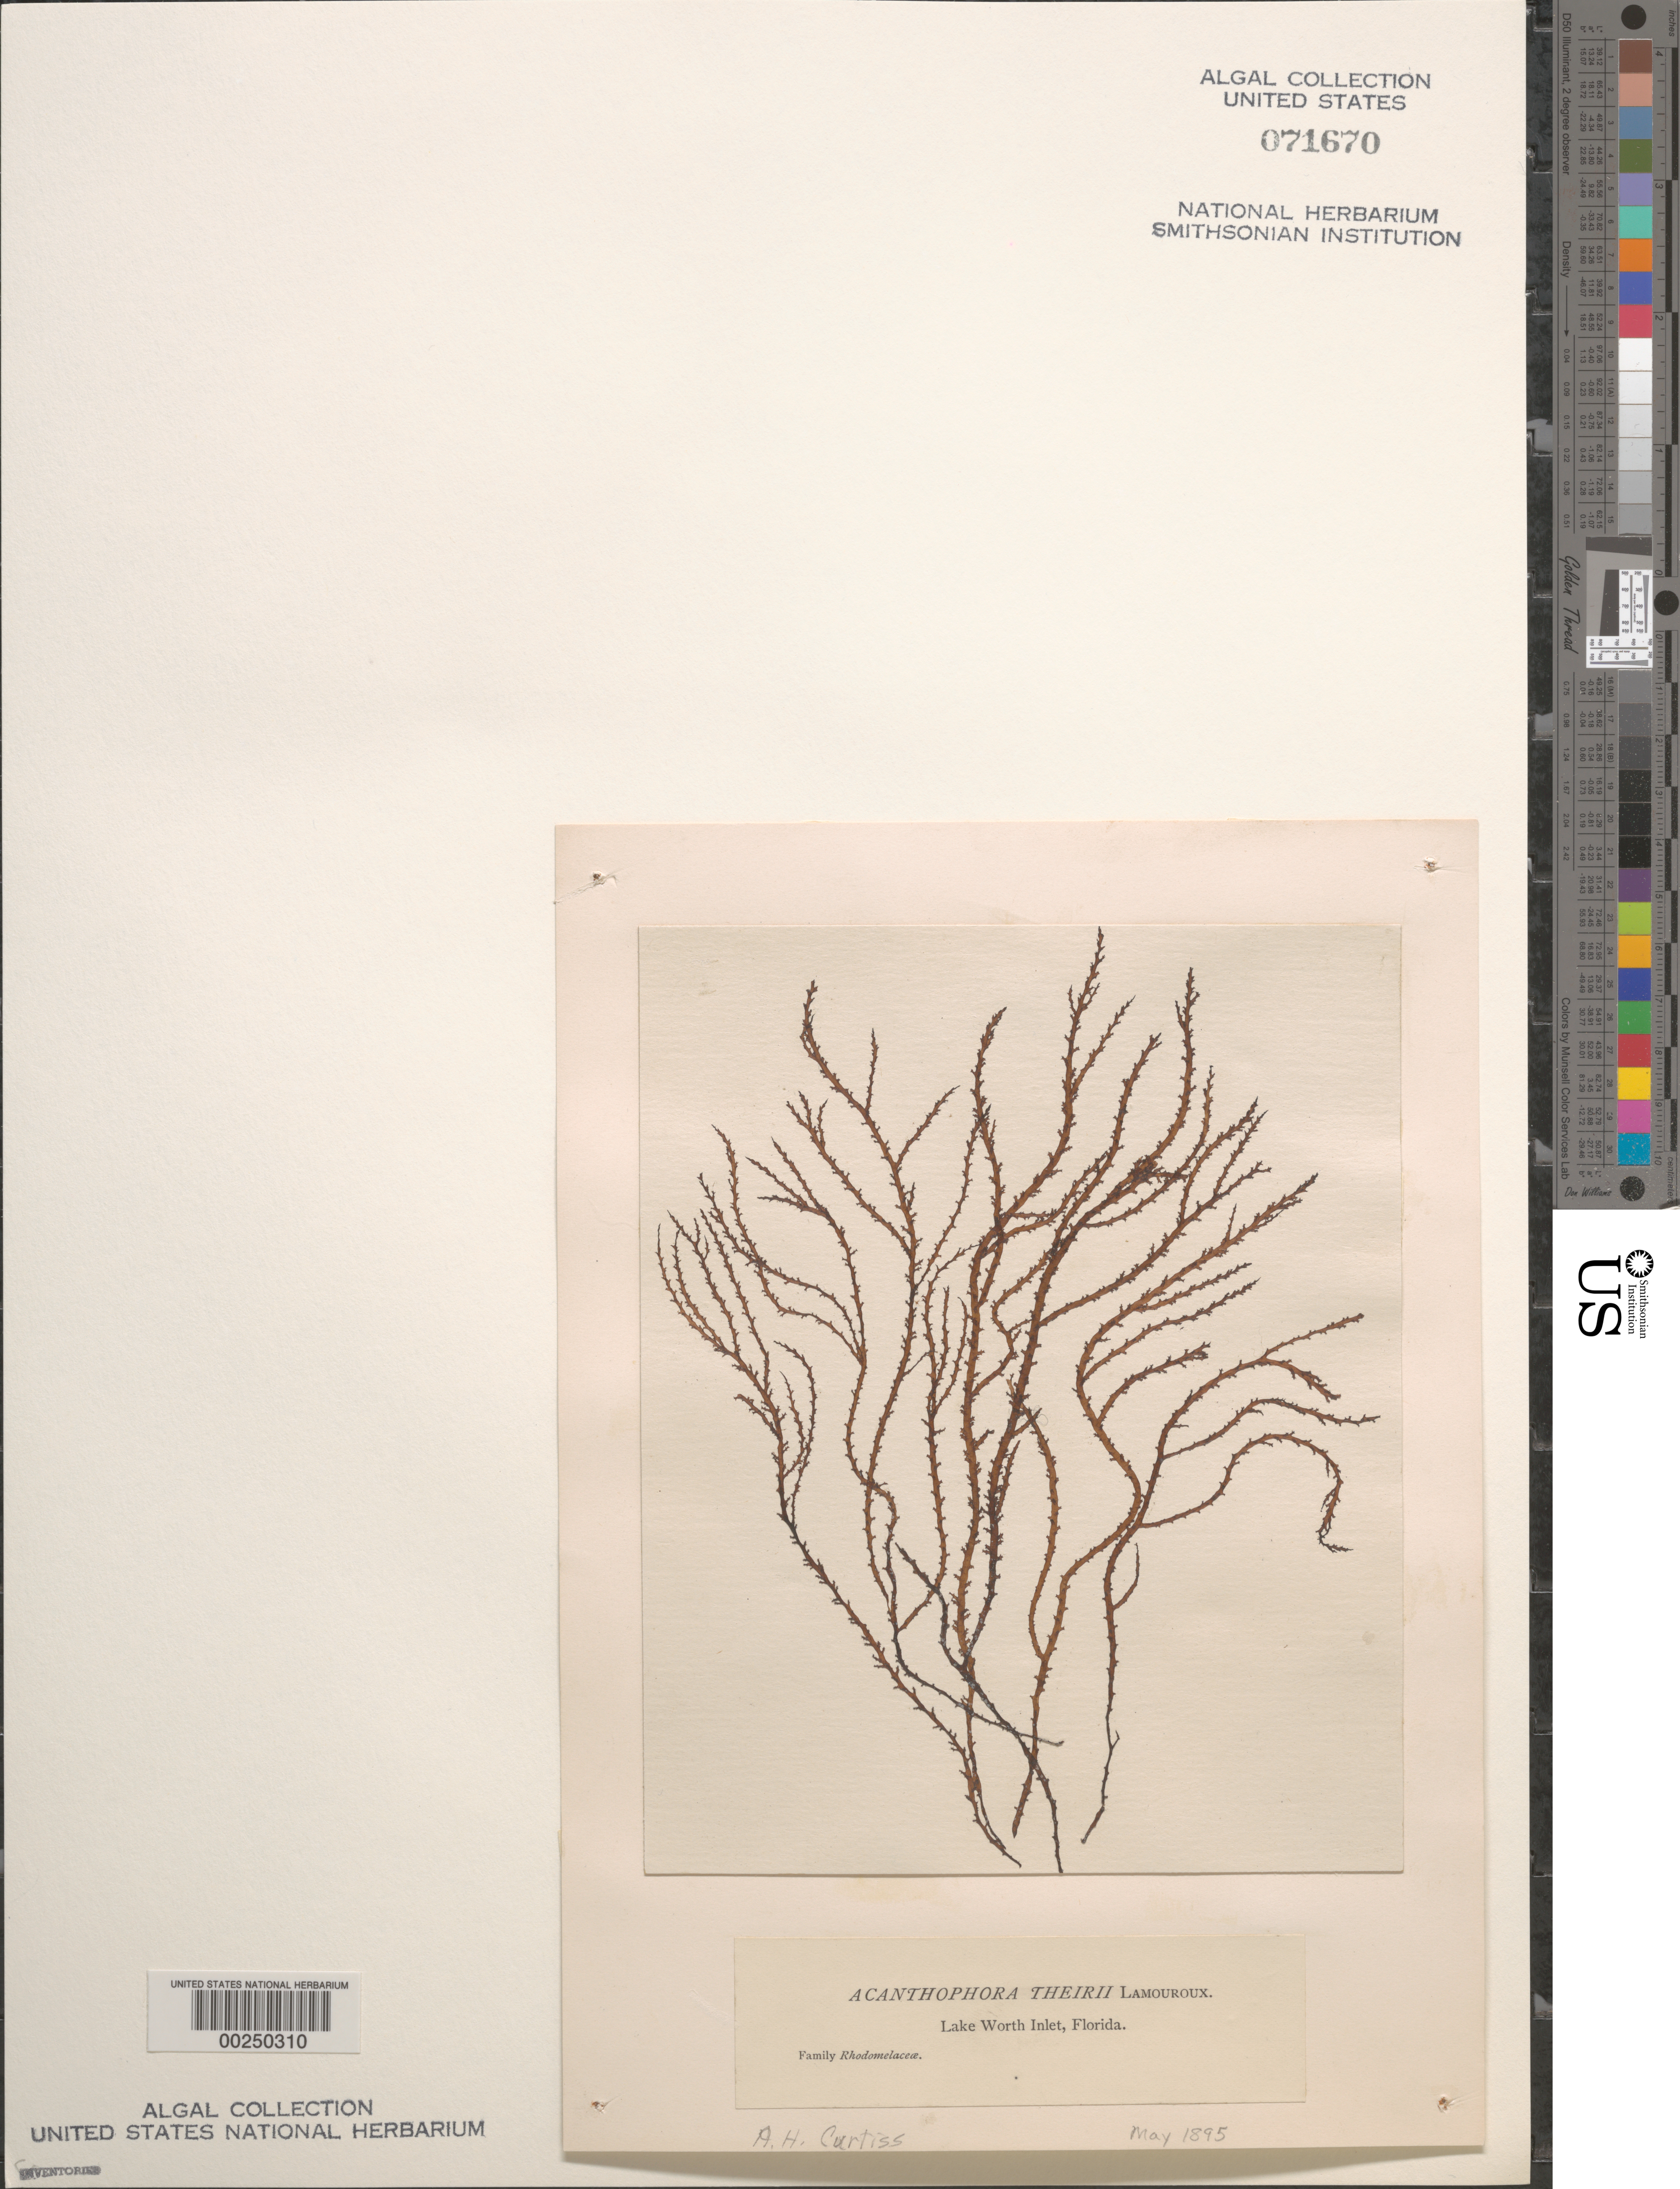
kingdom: Plantae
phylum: Rhodophyta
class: Florideophyceae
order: Ceramiales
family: Rhodomelaceae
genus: Acanthophora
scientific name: Acanthophora spicifera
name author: (Vahl) Børgesen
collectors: A. H. Curtiss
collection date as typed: May 1895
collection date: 1895-05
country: United States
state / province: Florida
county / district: Palm Beach County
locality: Lake Worth Inlet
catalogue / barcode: US 71670